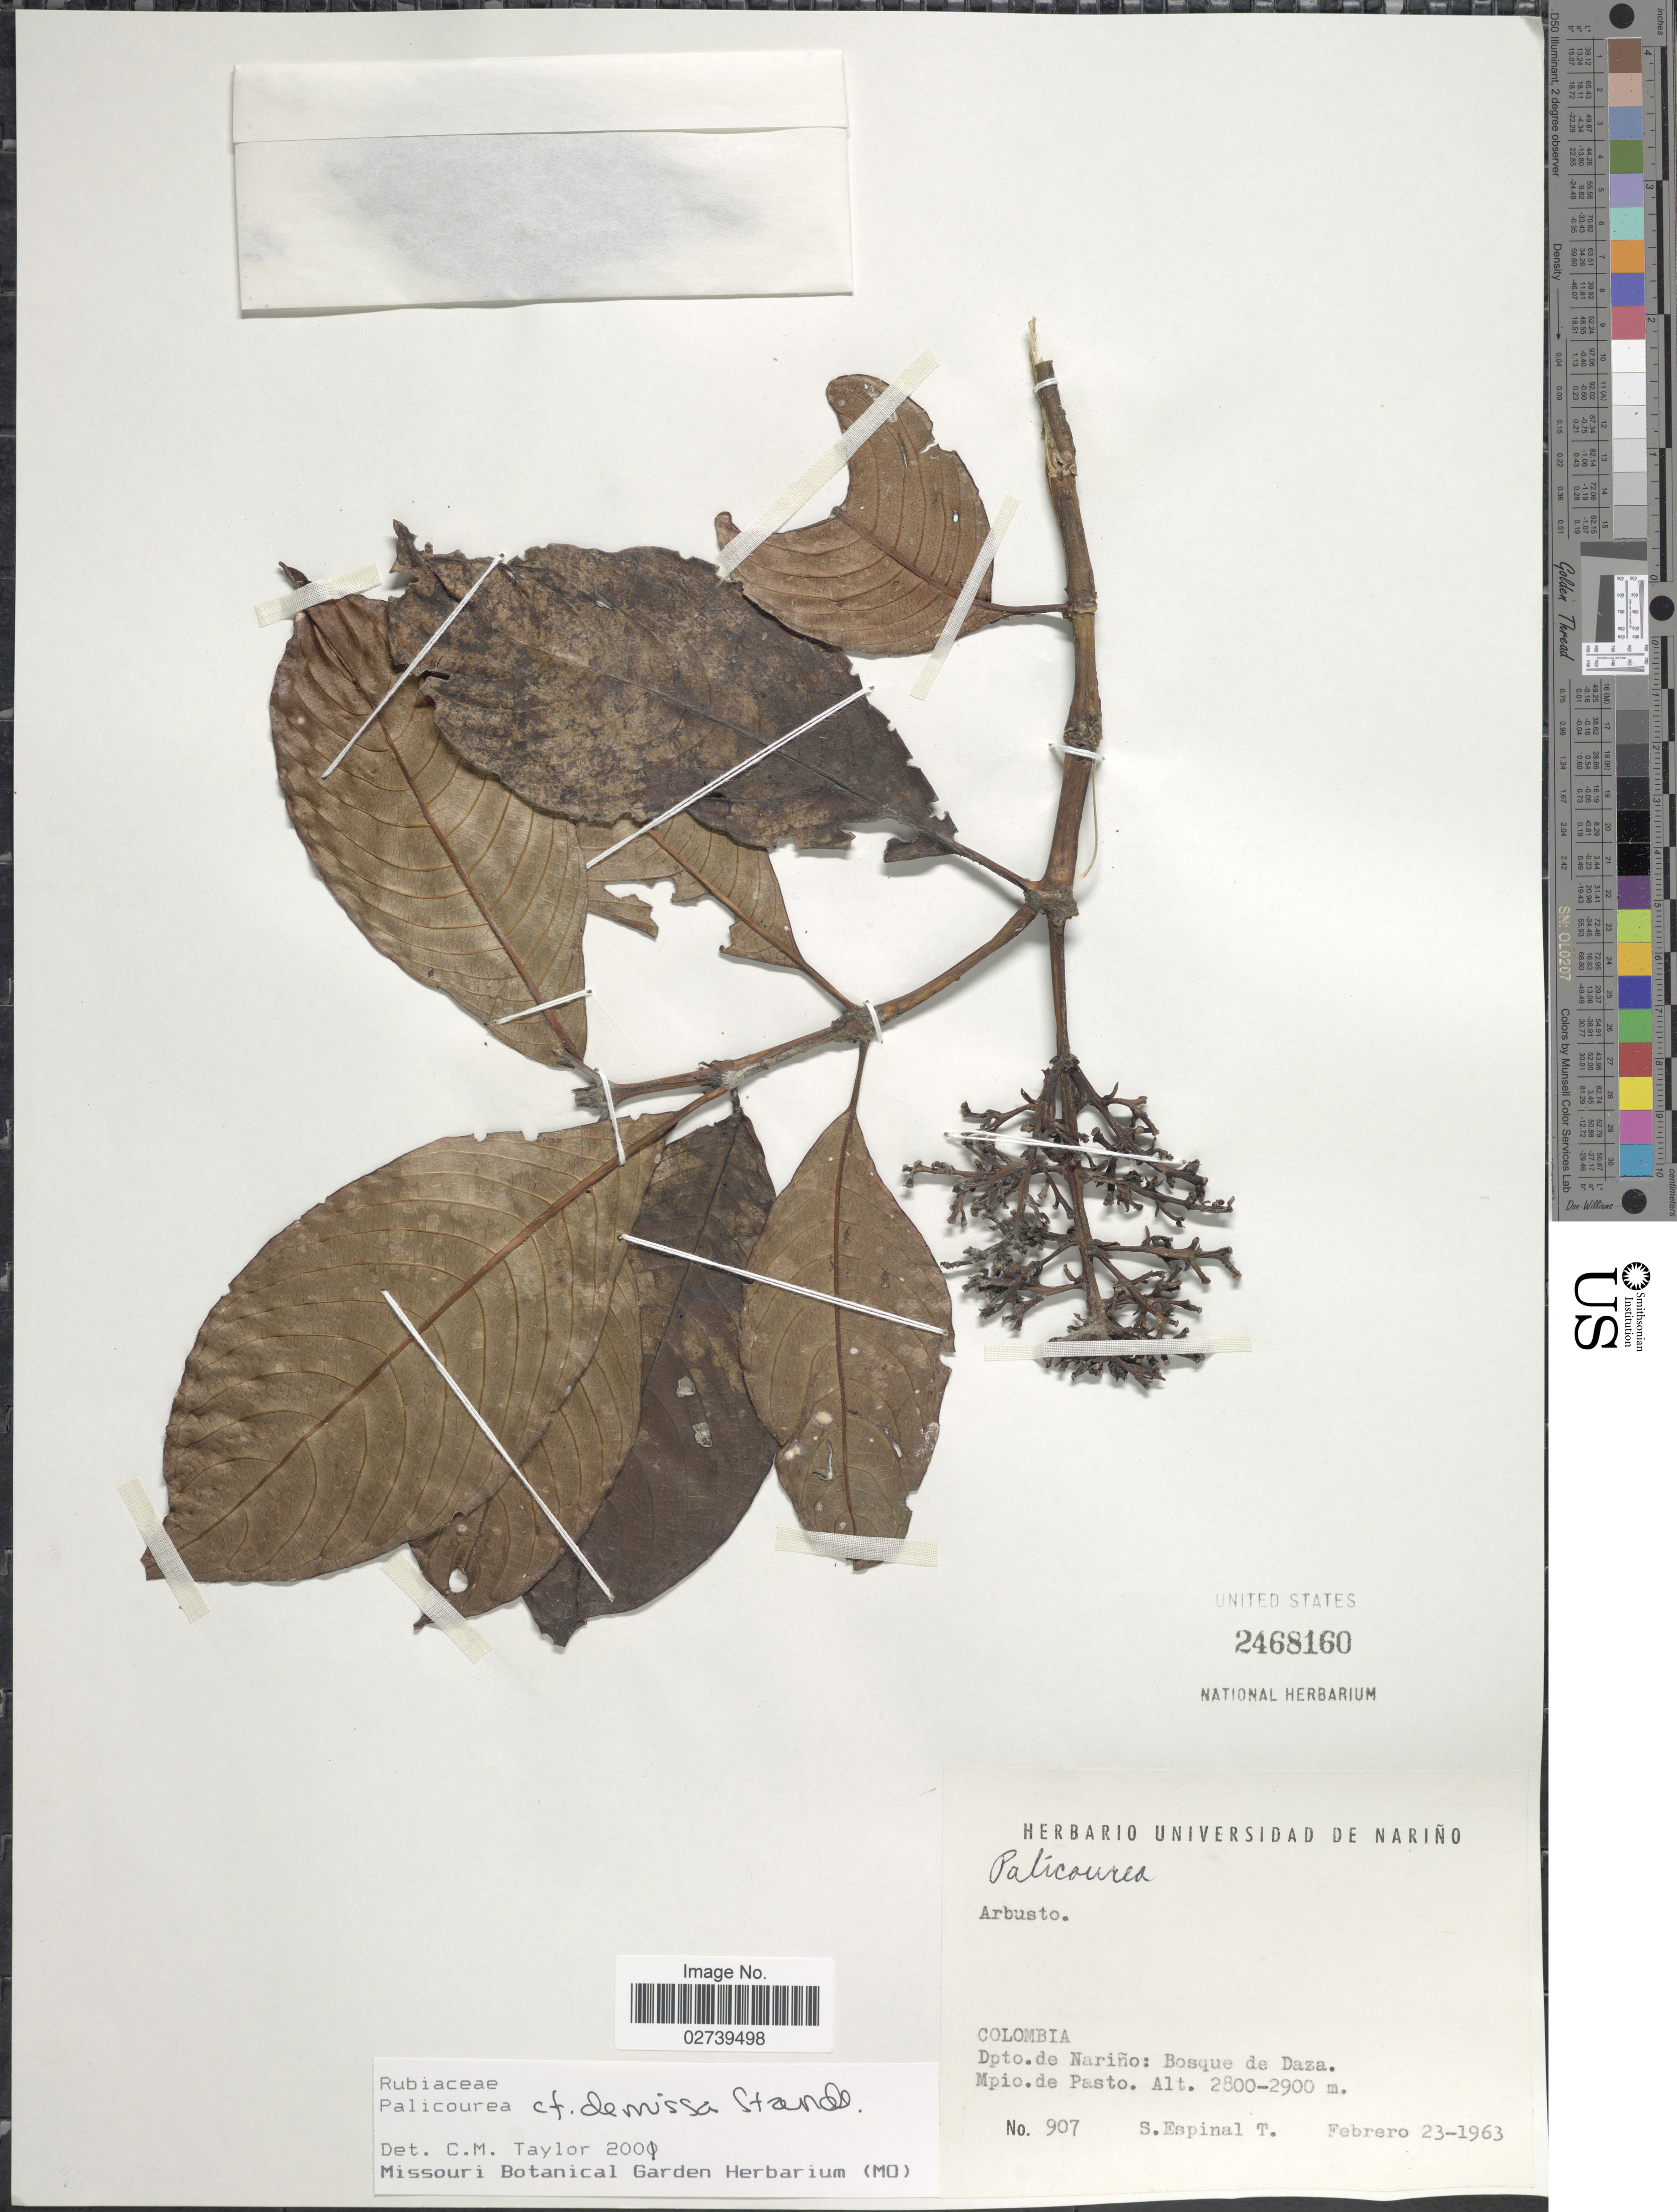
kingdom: Plantae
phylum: Tracheophyta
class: Magnoliopsida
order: Gentianales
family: Rubiaceae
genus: Palicourea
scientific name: Palicourea demissa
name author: Standl.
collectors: S. Espinal T.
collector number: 907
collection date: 1963-02-23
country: Colombia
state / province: Nariño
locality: Bosque de Daza, Mpio. de Pasto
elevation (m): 2800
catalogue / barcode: US 2468160